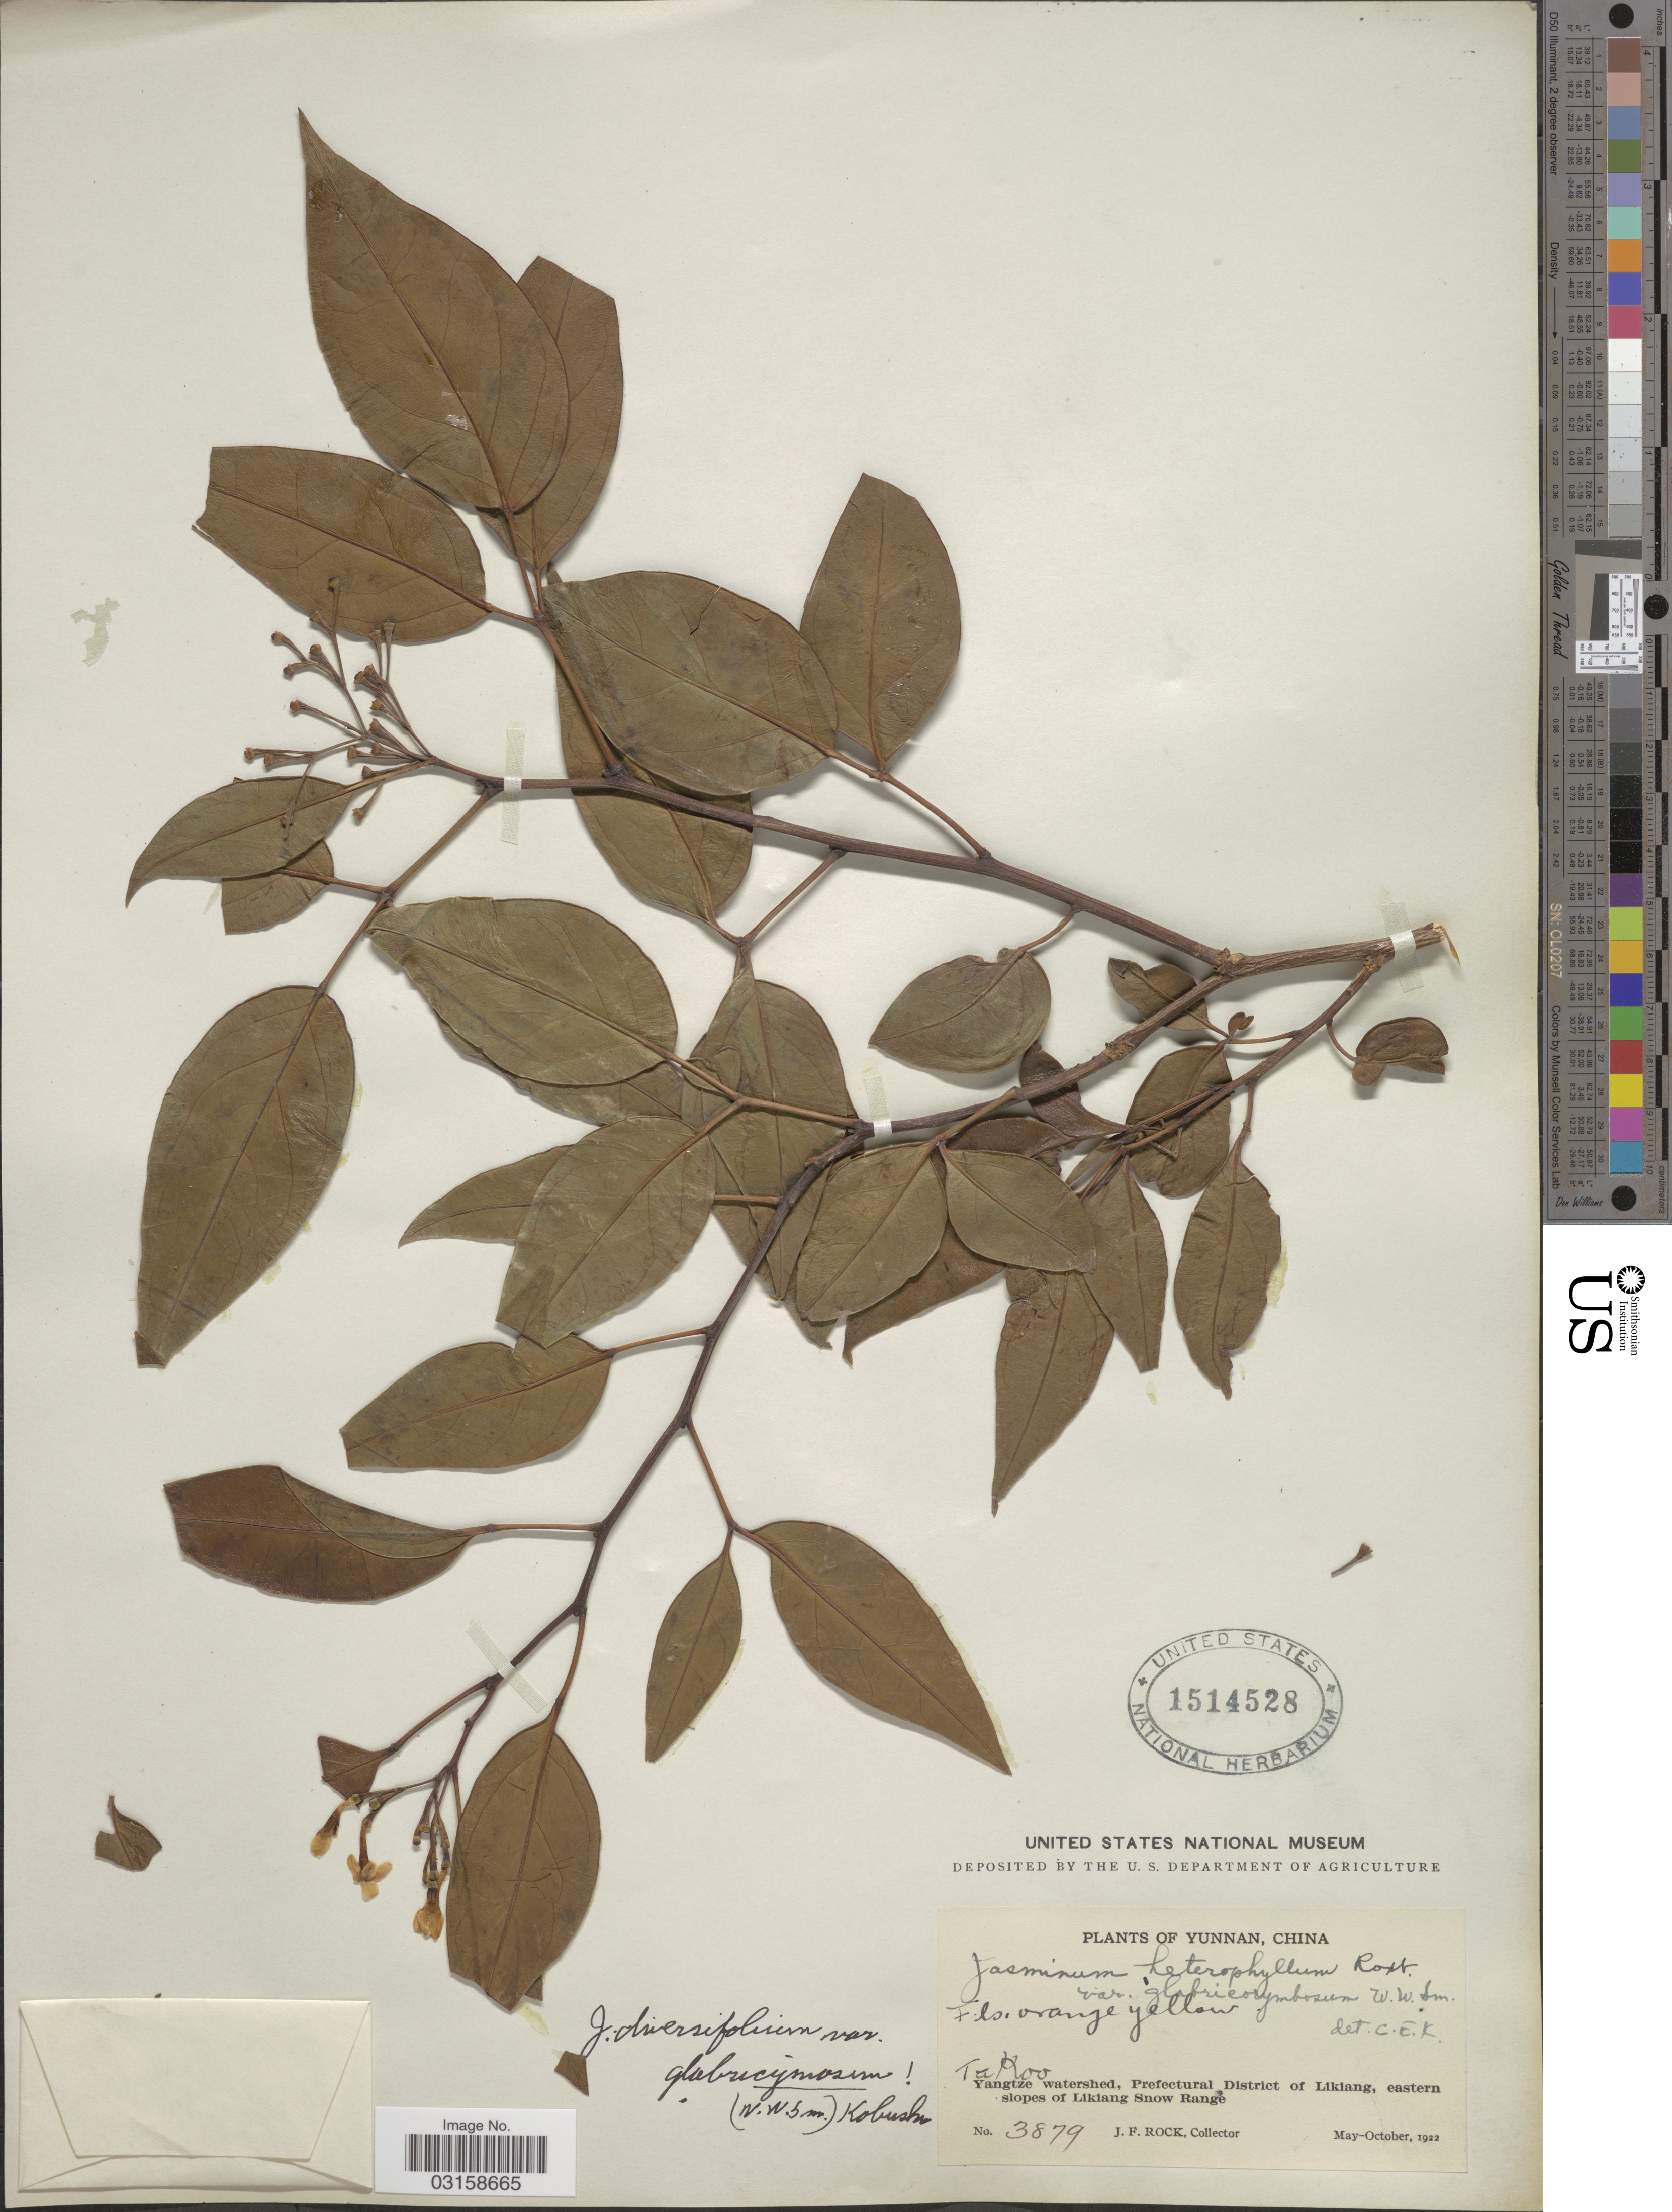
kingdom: Plantae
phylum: Tracheophyta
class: Magnoliopsida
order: Lamiales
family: Oleaceae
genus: Jasminum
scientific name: Jasminum subhumile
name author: W.W. Sm.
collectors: J. Rock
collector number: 3879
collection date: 1922-05/1922-10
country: China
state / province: Yunnan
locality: Yangtze watershed, Prefectural District of Likiang, eastern slopes of Likiang Snow Range. Takoo.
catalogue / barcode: US 1514528